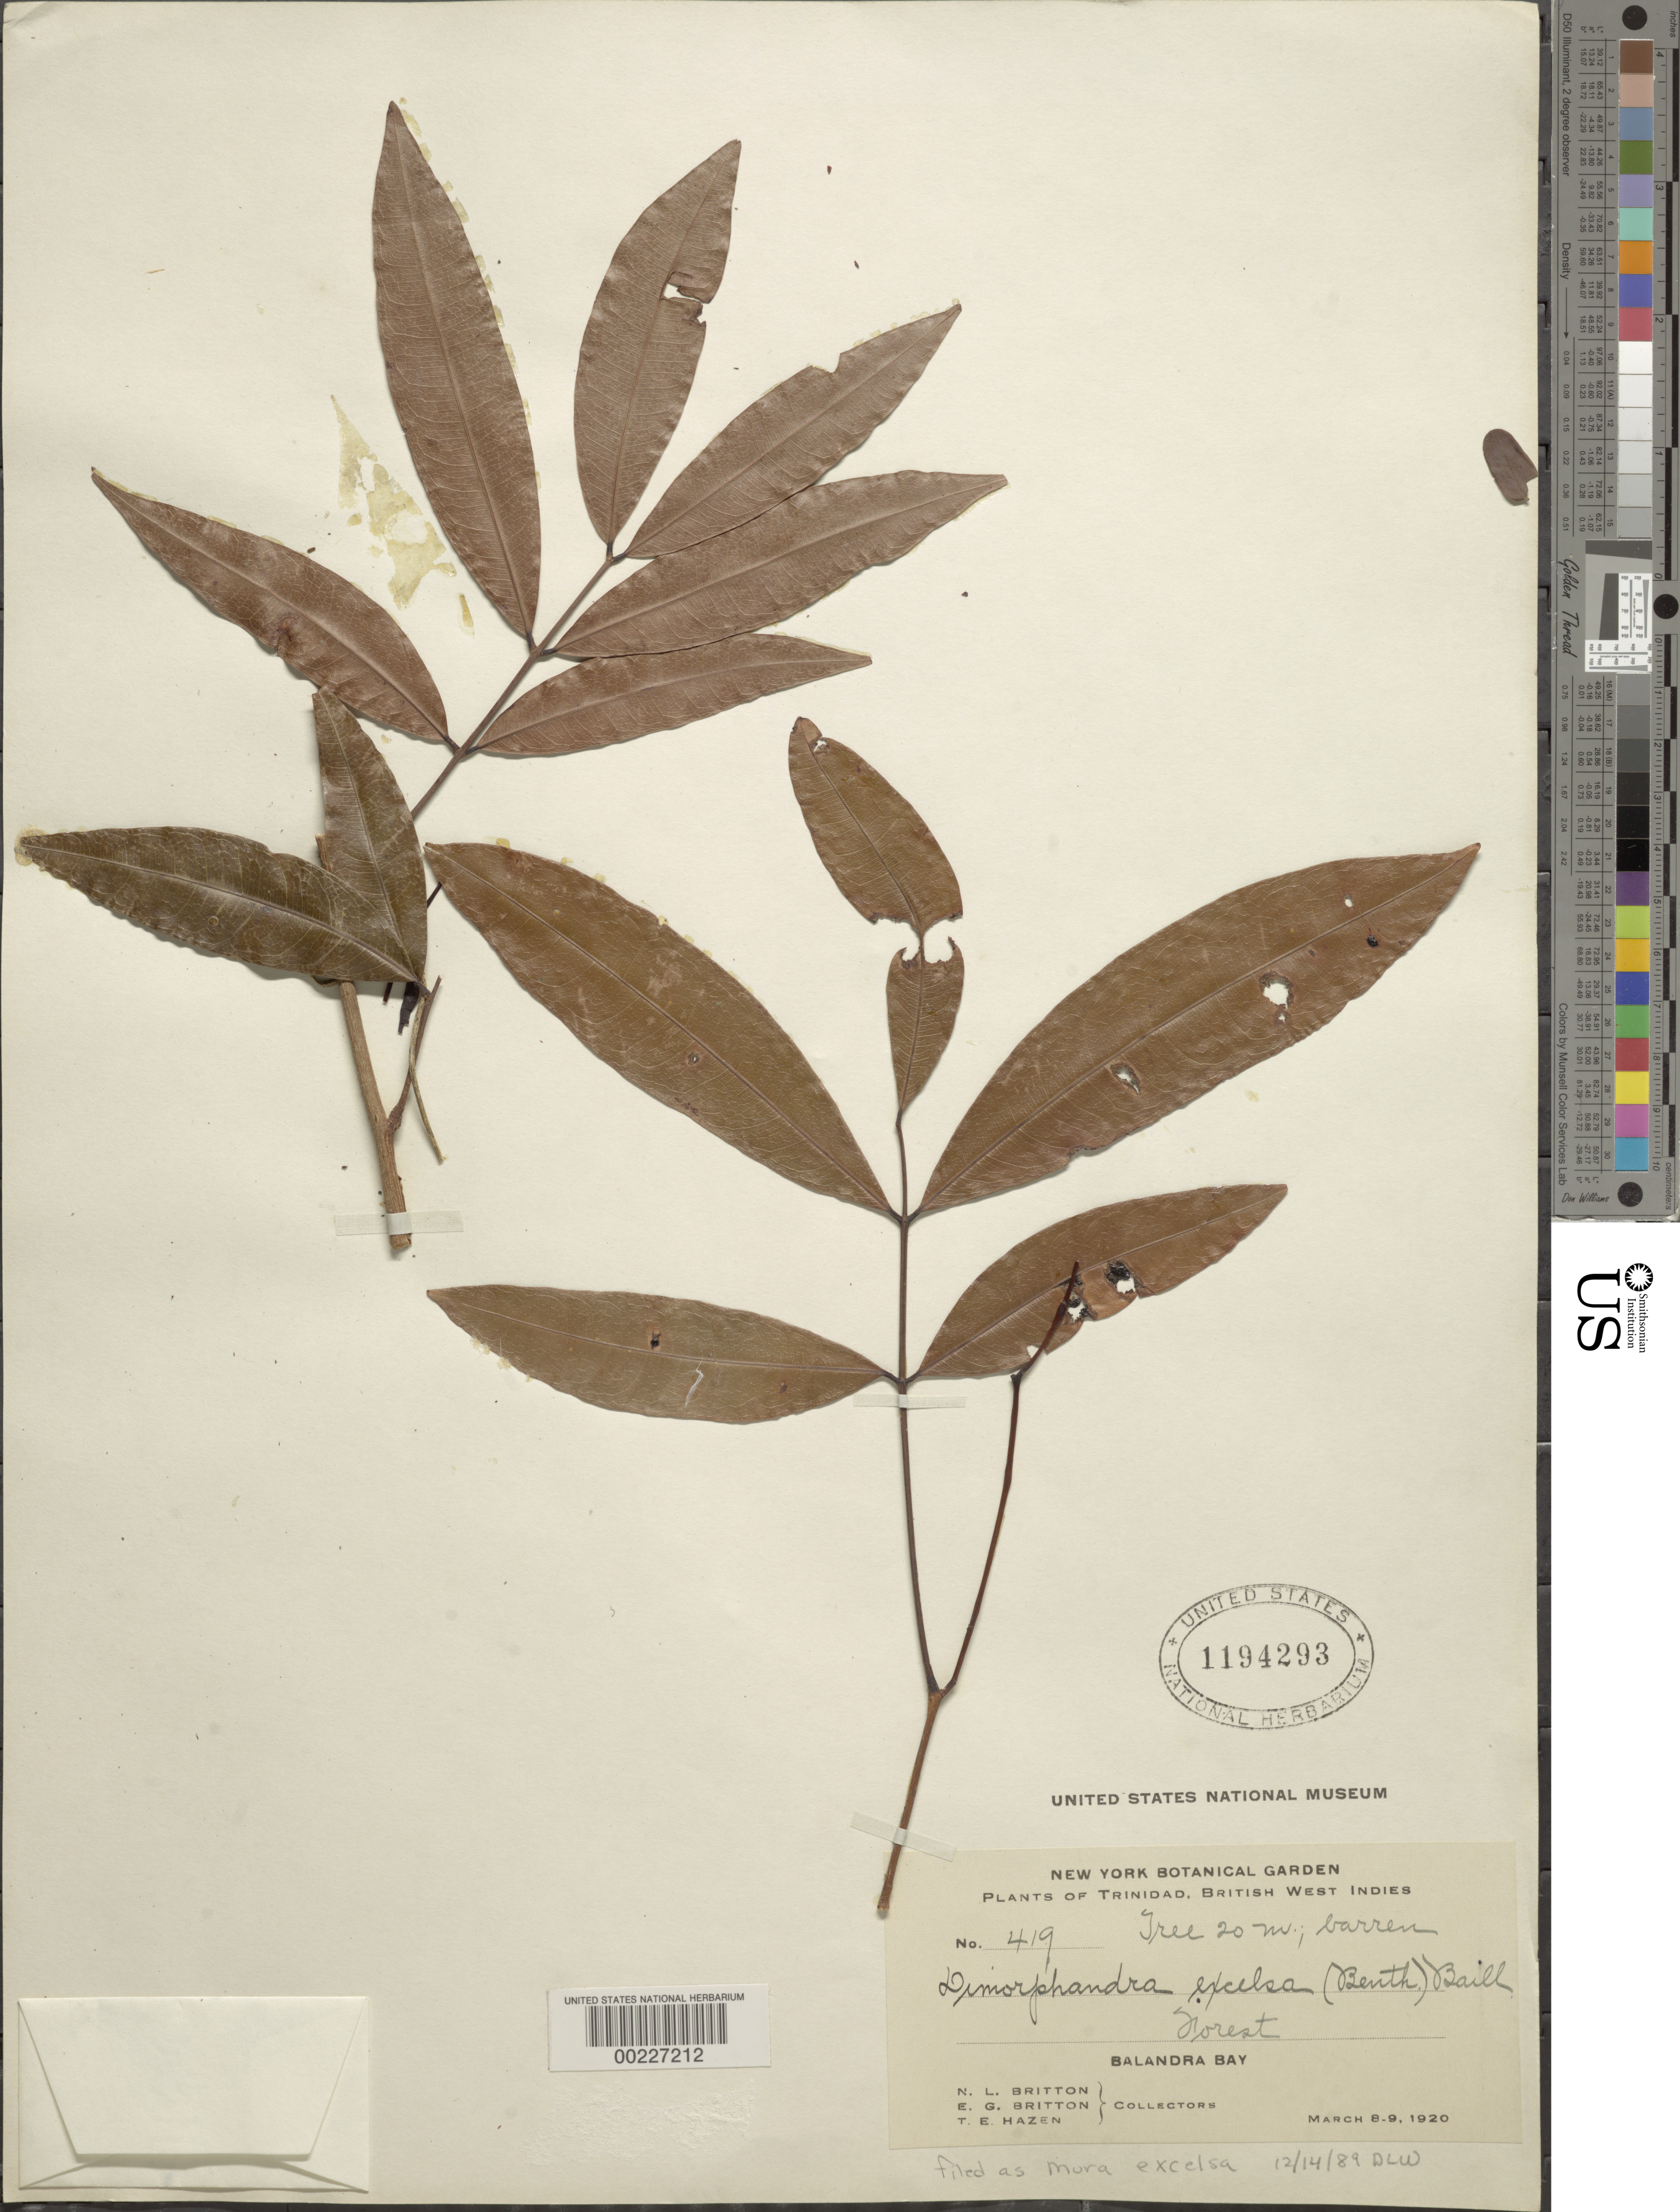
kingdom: Plantae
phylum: Tracheophyta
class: Magnoliopsida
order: Fabales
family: Fabaceae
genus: Mora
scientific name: Mora excelsa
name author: Benth.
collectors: N. Britton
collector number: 419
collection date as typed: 09 Mar 1920 to 10 Mar 1920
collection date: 1920-03-09/1920-03-10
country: Trinidad and Tobago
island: Trinidad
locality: Forest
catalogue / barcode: US 1194293